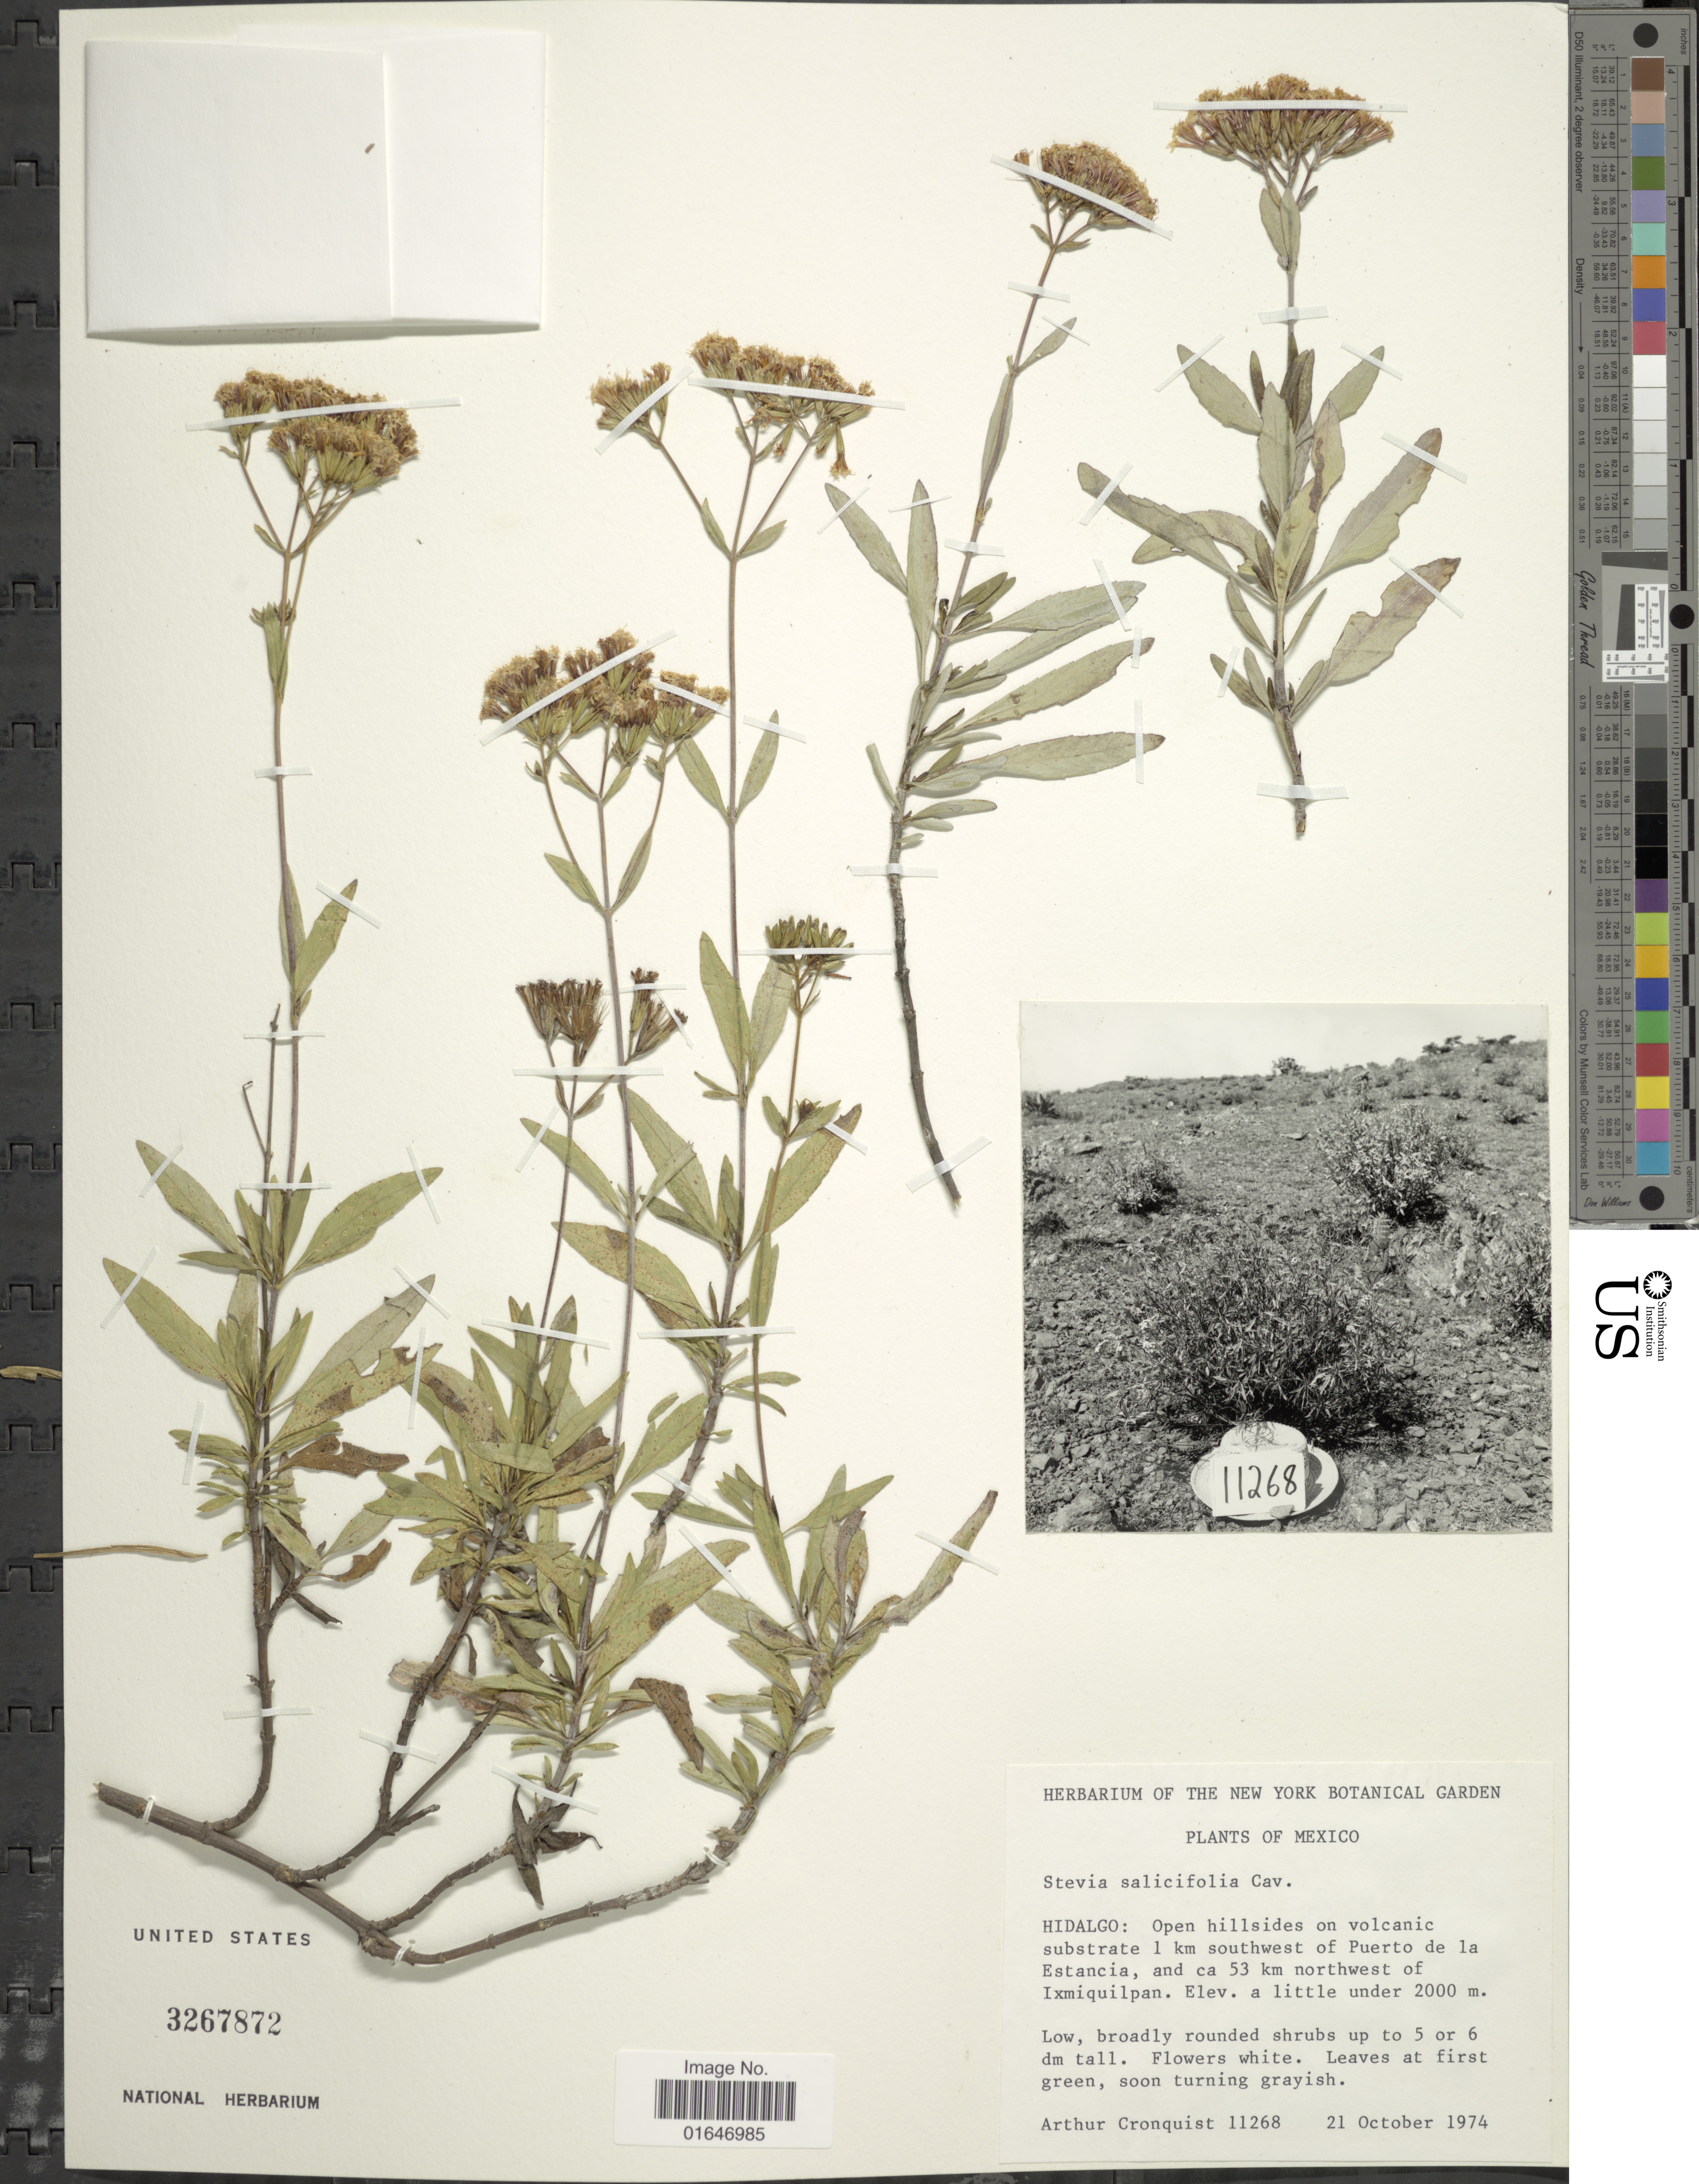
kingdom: Plantae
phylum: Tracheophyta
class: Magnoliopsida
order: Asterales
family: Asteraceae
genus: Stevia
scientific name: Stevia salicifolia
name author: Cav.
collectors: A. J. Cronquist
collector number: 11268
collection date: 1974-10-21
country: Mexico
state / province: Hidalgo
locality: Open hillsides on volcanic substrate 1 km southwest of Puerto de la Estancia, and ca 53 km northwest of Ixmiquilpan.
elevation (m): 2000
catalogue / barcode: US 3267872